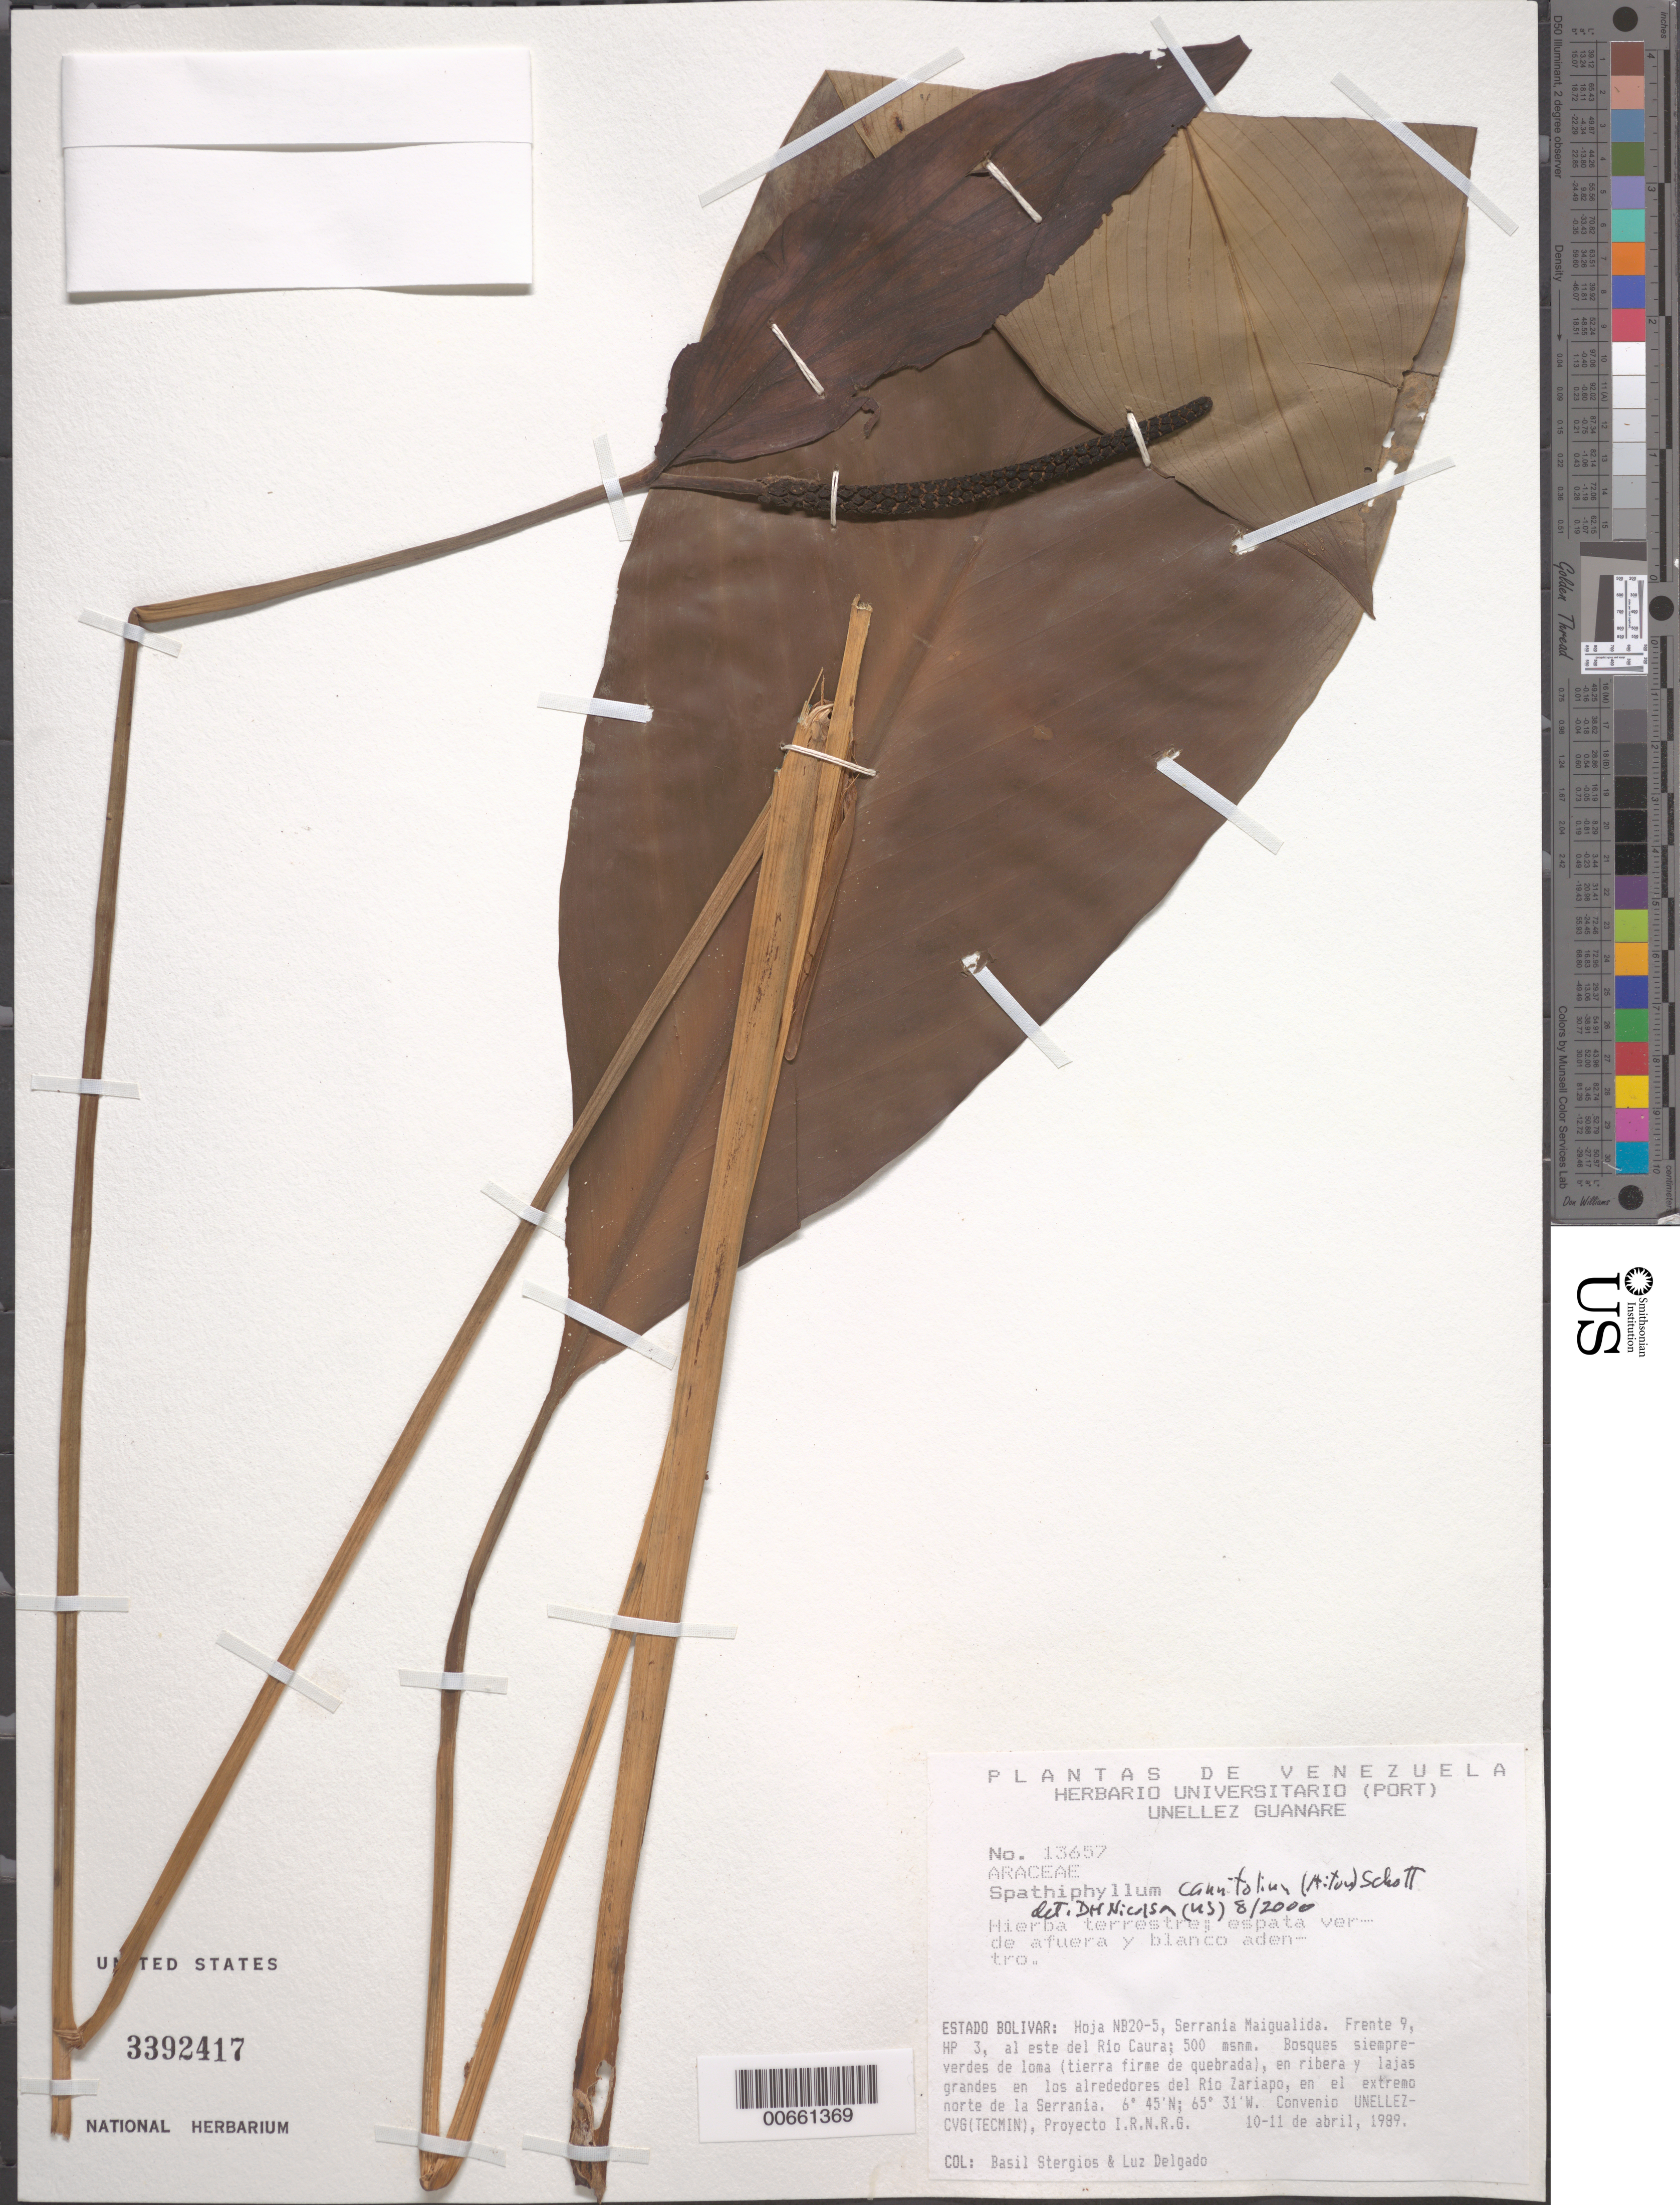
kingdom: Plantae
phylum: Tracheophyta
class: Liliopsida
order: Alismatales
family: Araceae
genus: Spathiphyllum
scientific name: Spathiphyllum cannifolium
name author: (Dryand. ex Sims) Schott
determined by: Nicolson, Dan H.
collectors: B. G. Stergios & L. Delgado V.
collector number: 13657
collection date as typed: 10-Apr-89 to 11-Apr-89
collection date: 1989-04-10/1989-04-11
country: Venezuela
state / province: Bolívar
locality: Serrania Maigualida, E del río Caura, alrededores del río Zariapo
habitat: Bosques siempre-verdes de loma (tierra firme de quebrada), en ribera y lajas grandesen los alrededores del río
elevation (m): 500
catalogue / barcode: US 3392417